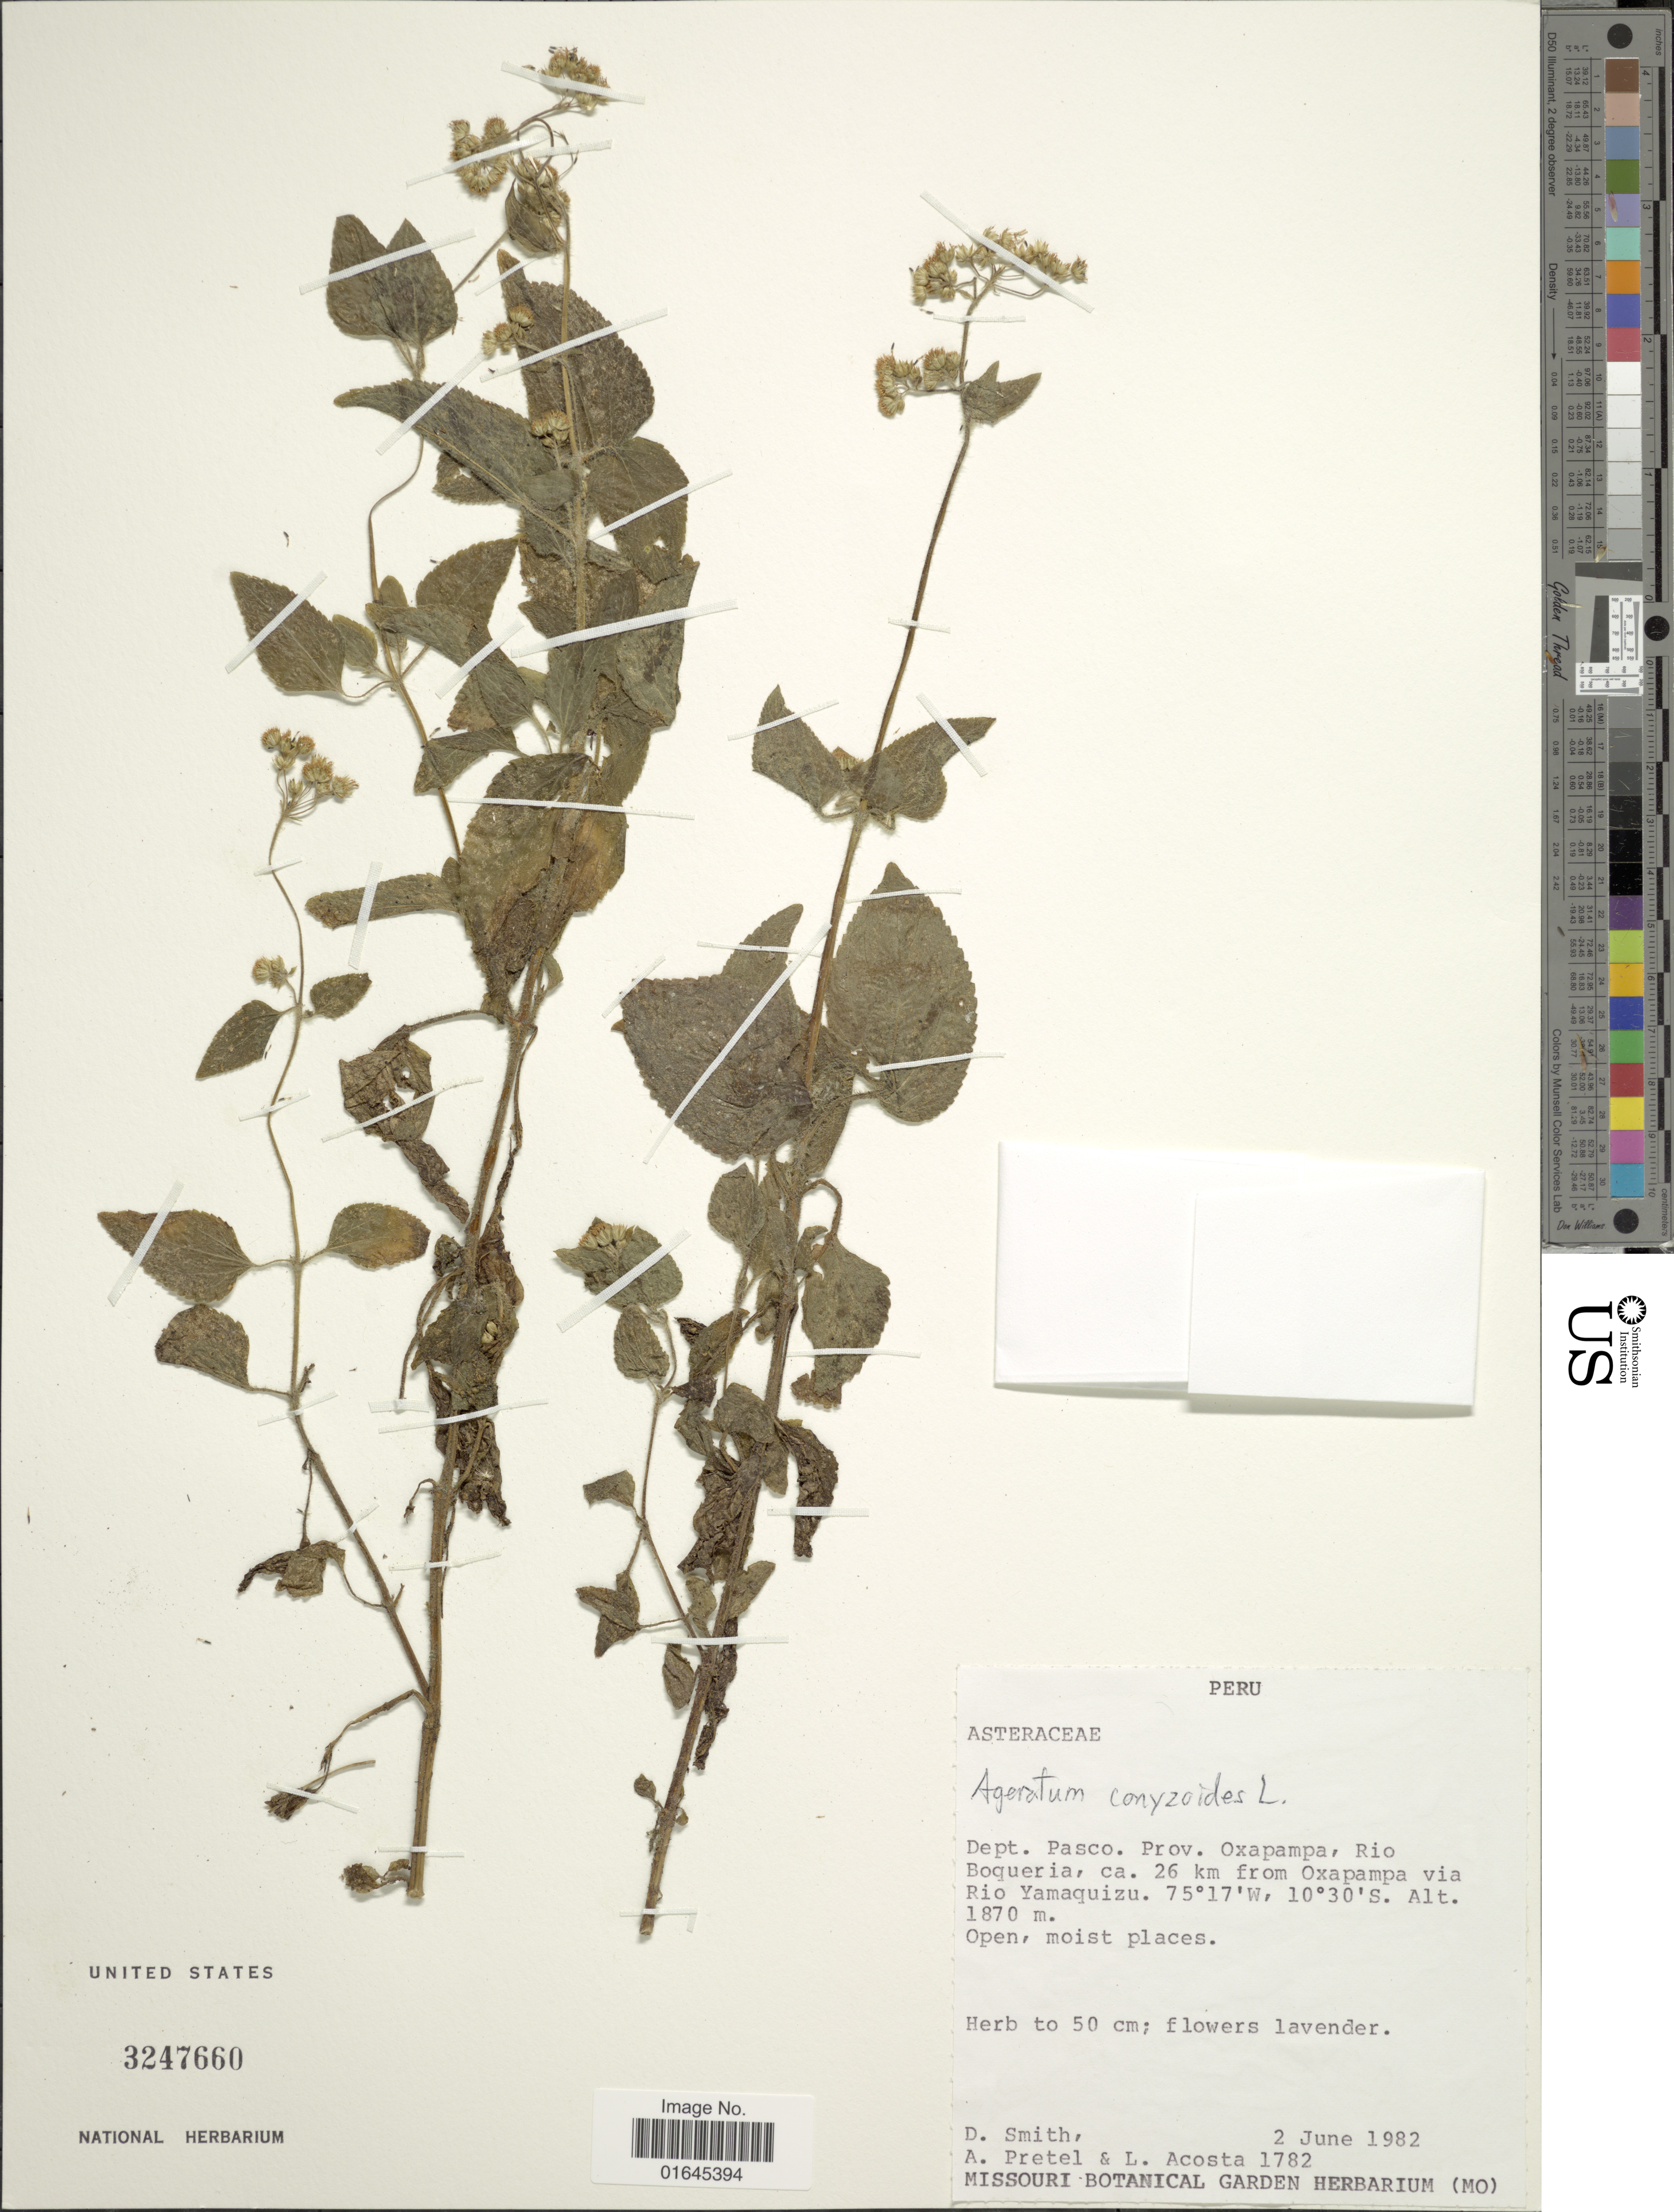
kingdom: Plantae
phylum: Tracheophyta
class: Magnoliopsida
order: Asterales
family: Asteraceae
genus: Ageratum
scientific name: Ageratum conyzoides subsp. conyzoides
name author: L.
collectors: D. Smith, A. Pretel & L. Acosta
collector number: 1782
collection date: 1982-06-02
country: Peru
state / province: Pasco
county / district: Oxapampa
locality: Rio Boqueria, ca. 26 km from Oxapampa via Rio Yamaquizu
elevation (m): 1870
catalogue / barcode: US 3247660